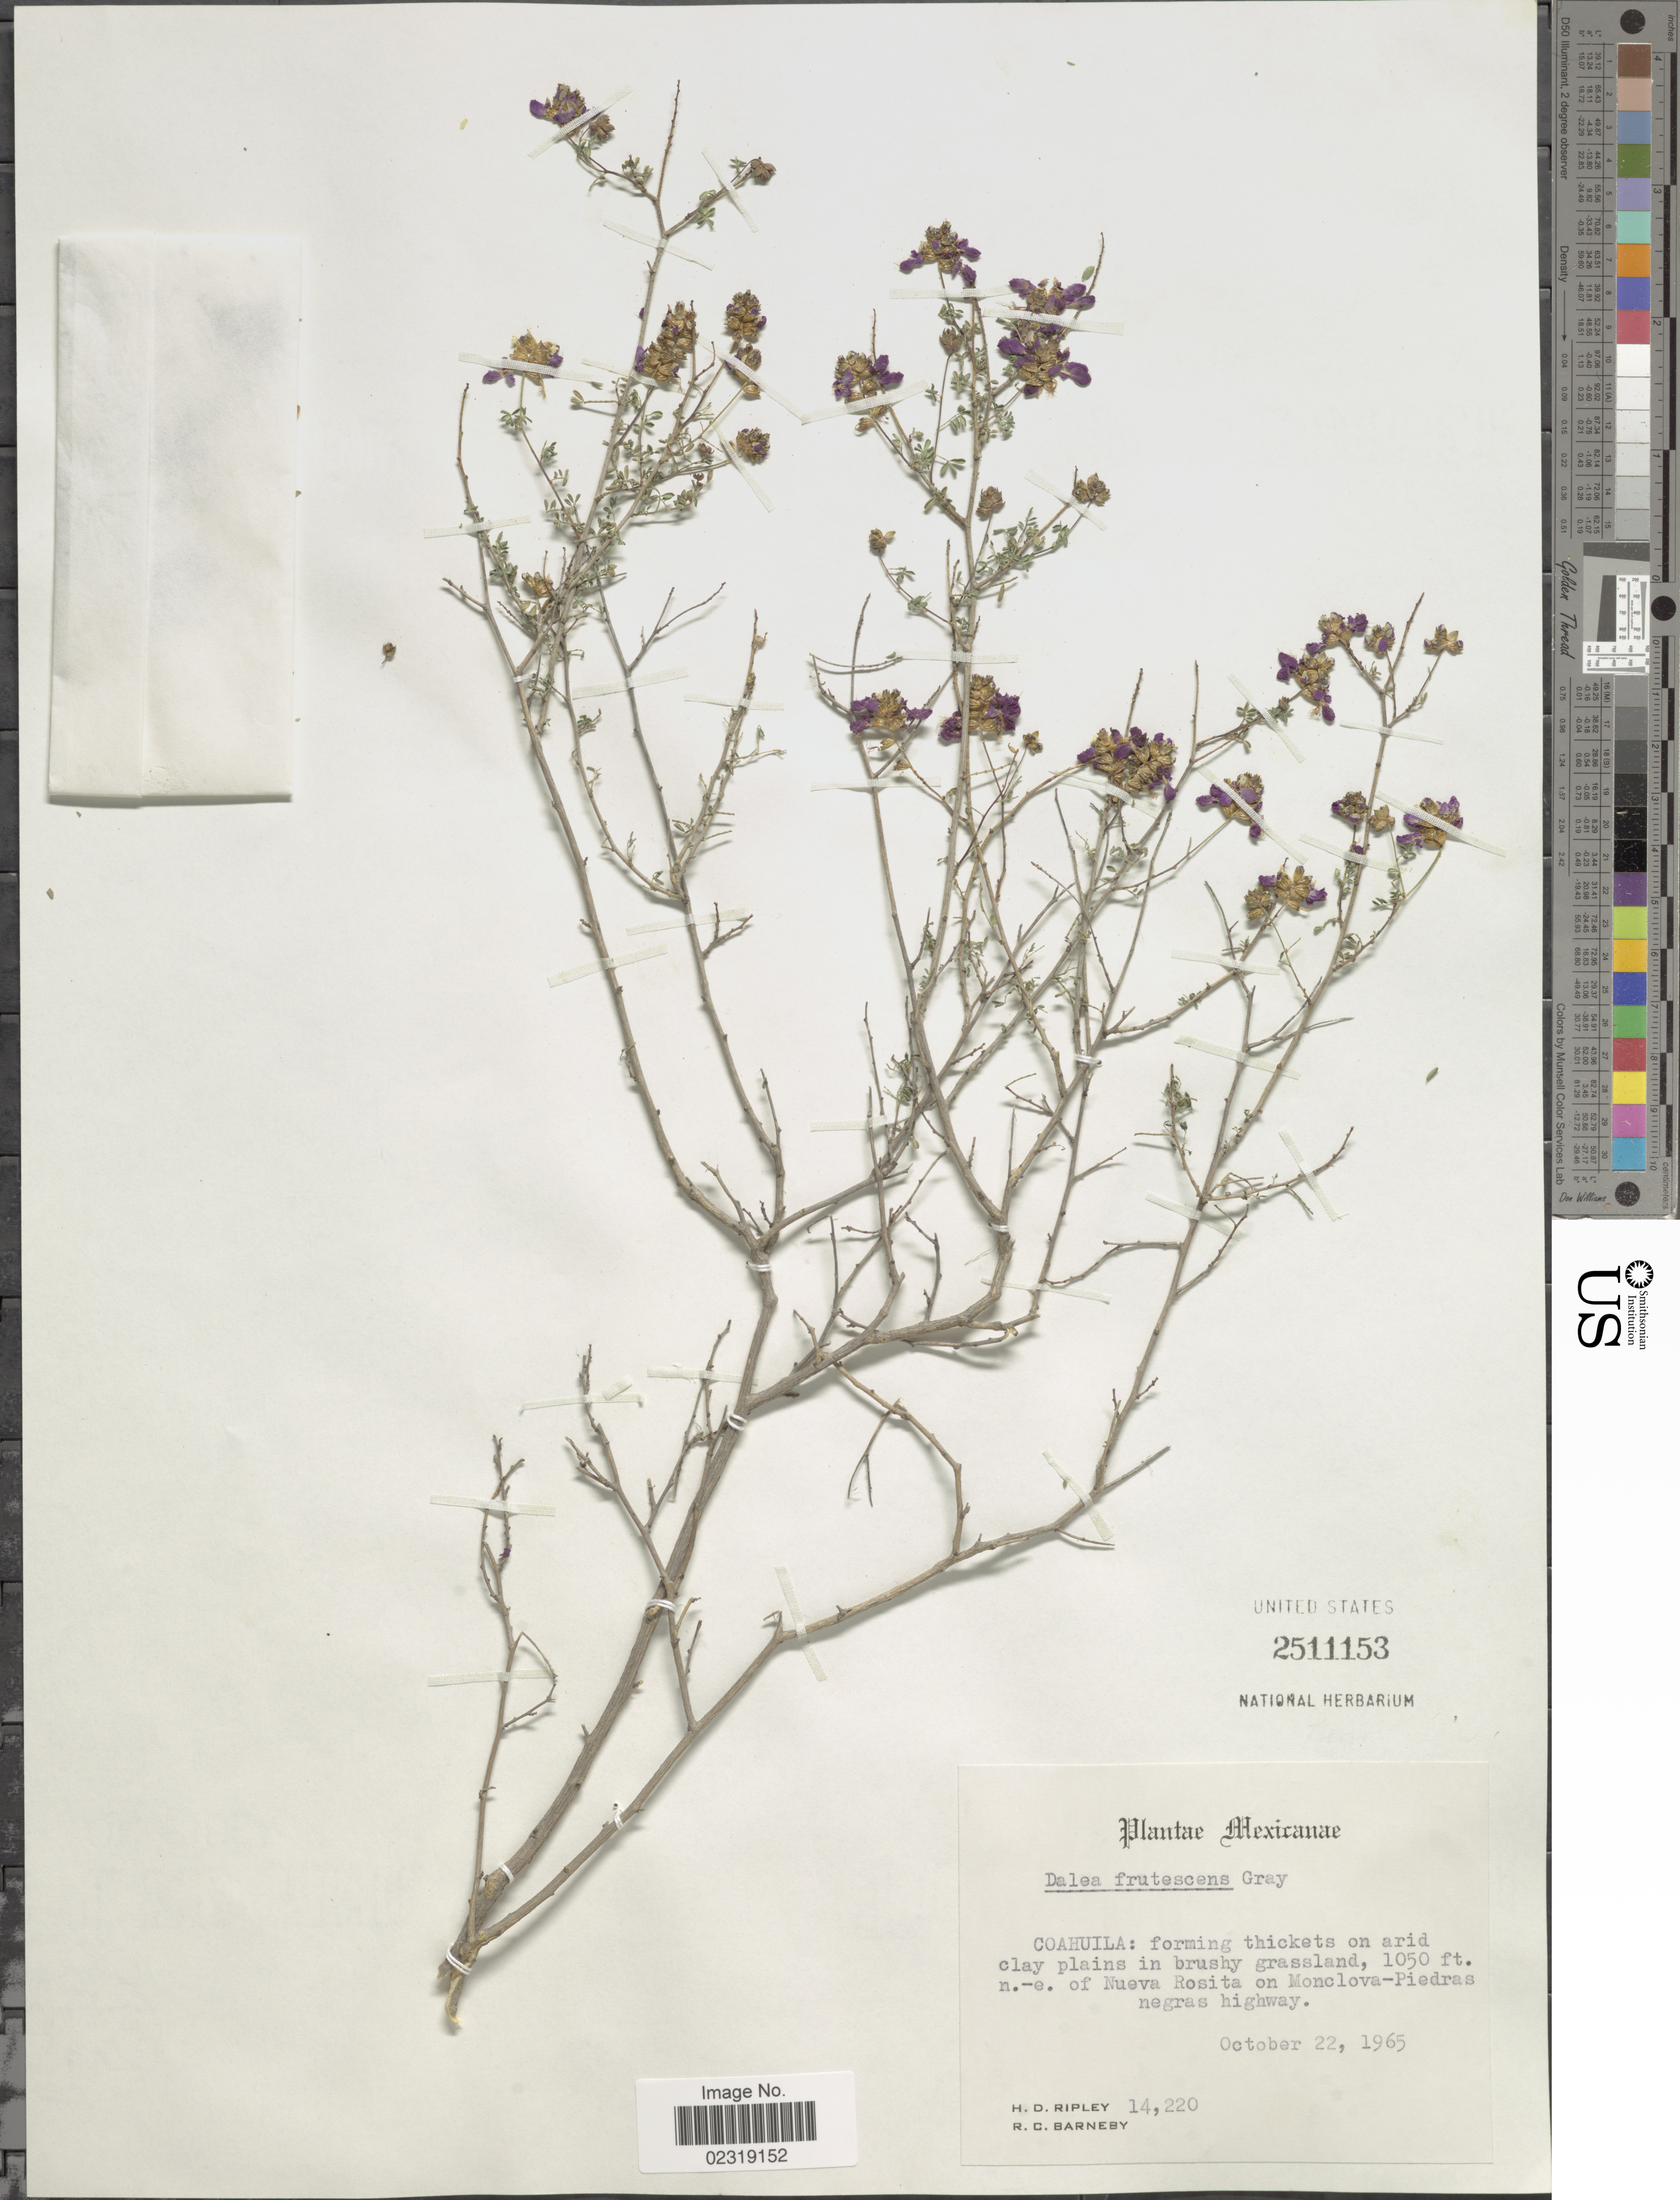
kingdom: Plantae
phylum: Tracheophyta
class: Magnoliopsida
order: Fabales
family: Fabaceae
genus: Dalea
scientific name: Dalea frutescens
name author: A. Gray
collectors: H. Ripley & R. C. Barneby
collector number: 14220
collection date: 1965-10-22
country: Mexico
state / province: Coahuila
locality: Coahuila: n.-e. of Nueva Rosita on Monclova-Piedras negras highway.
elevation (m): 320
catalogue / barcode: US 2511153